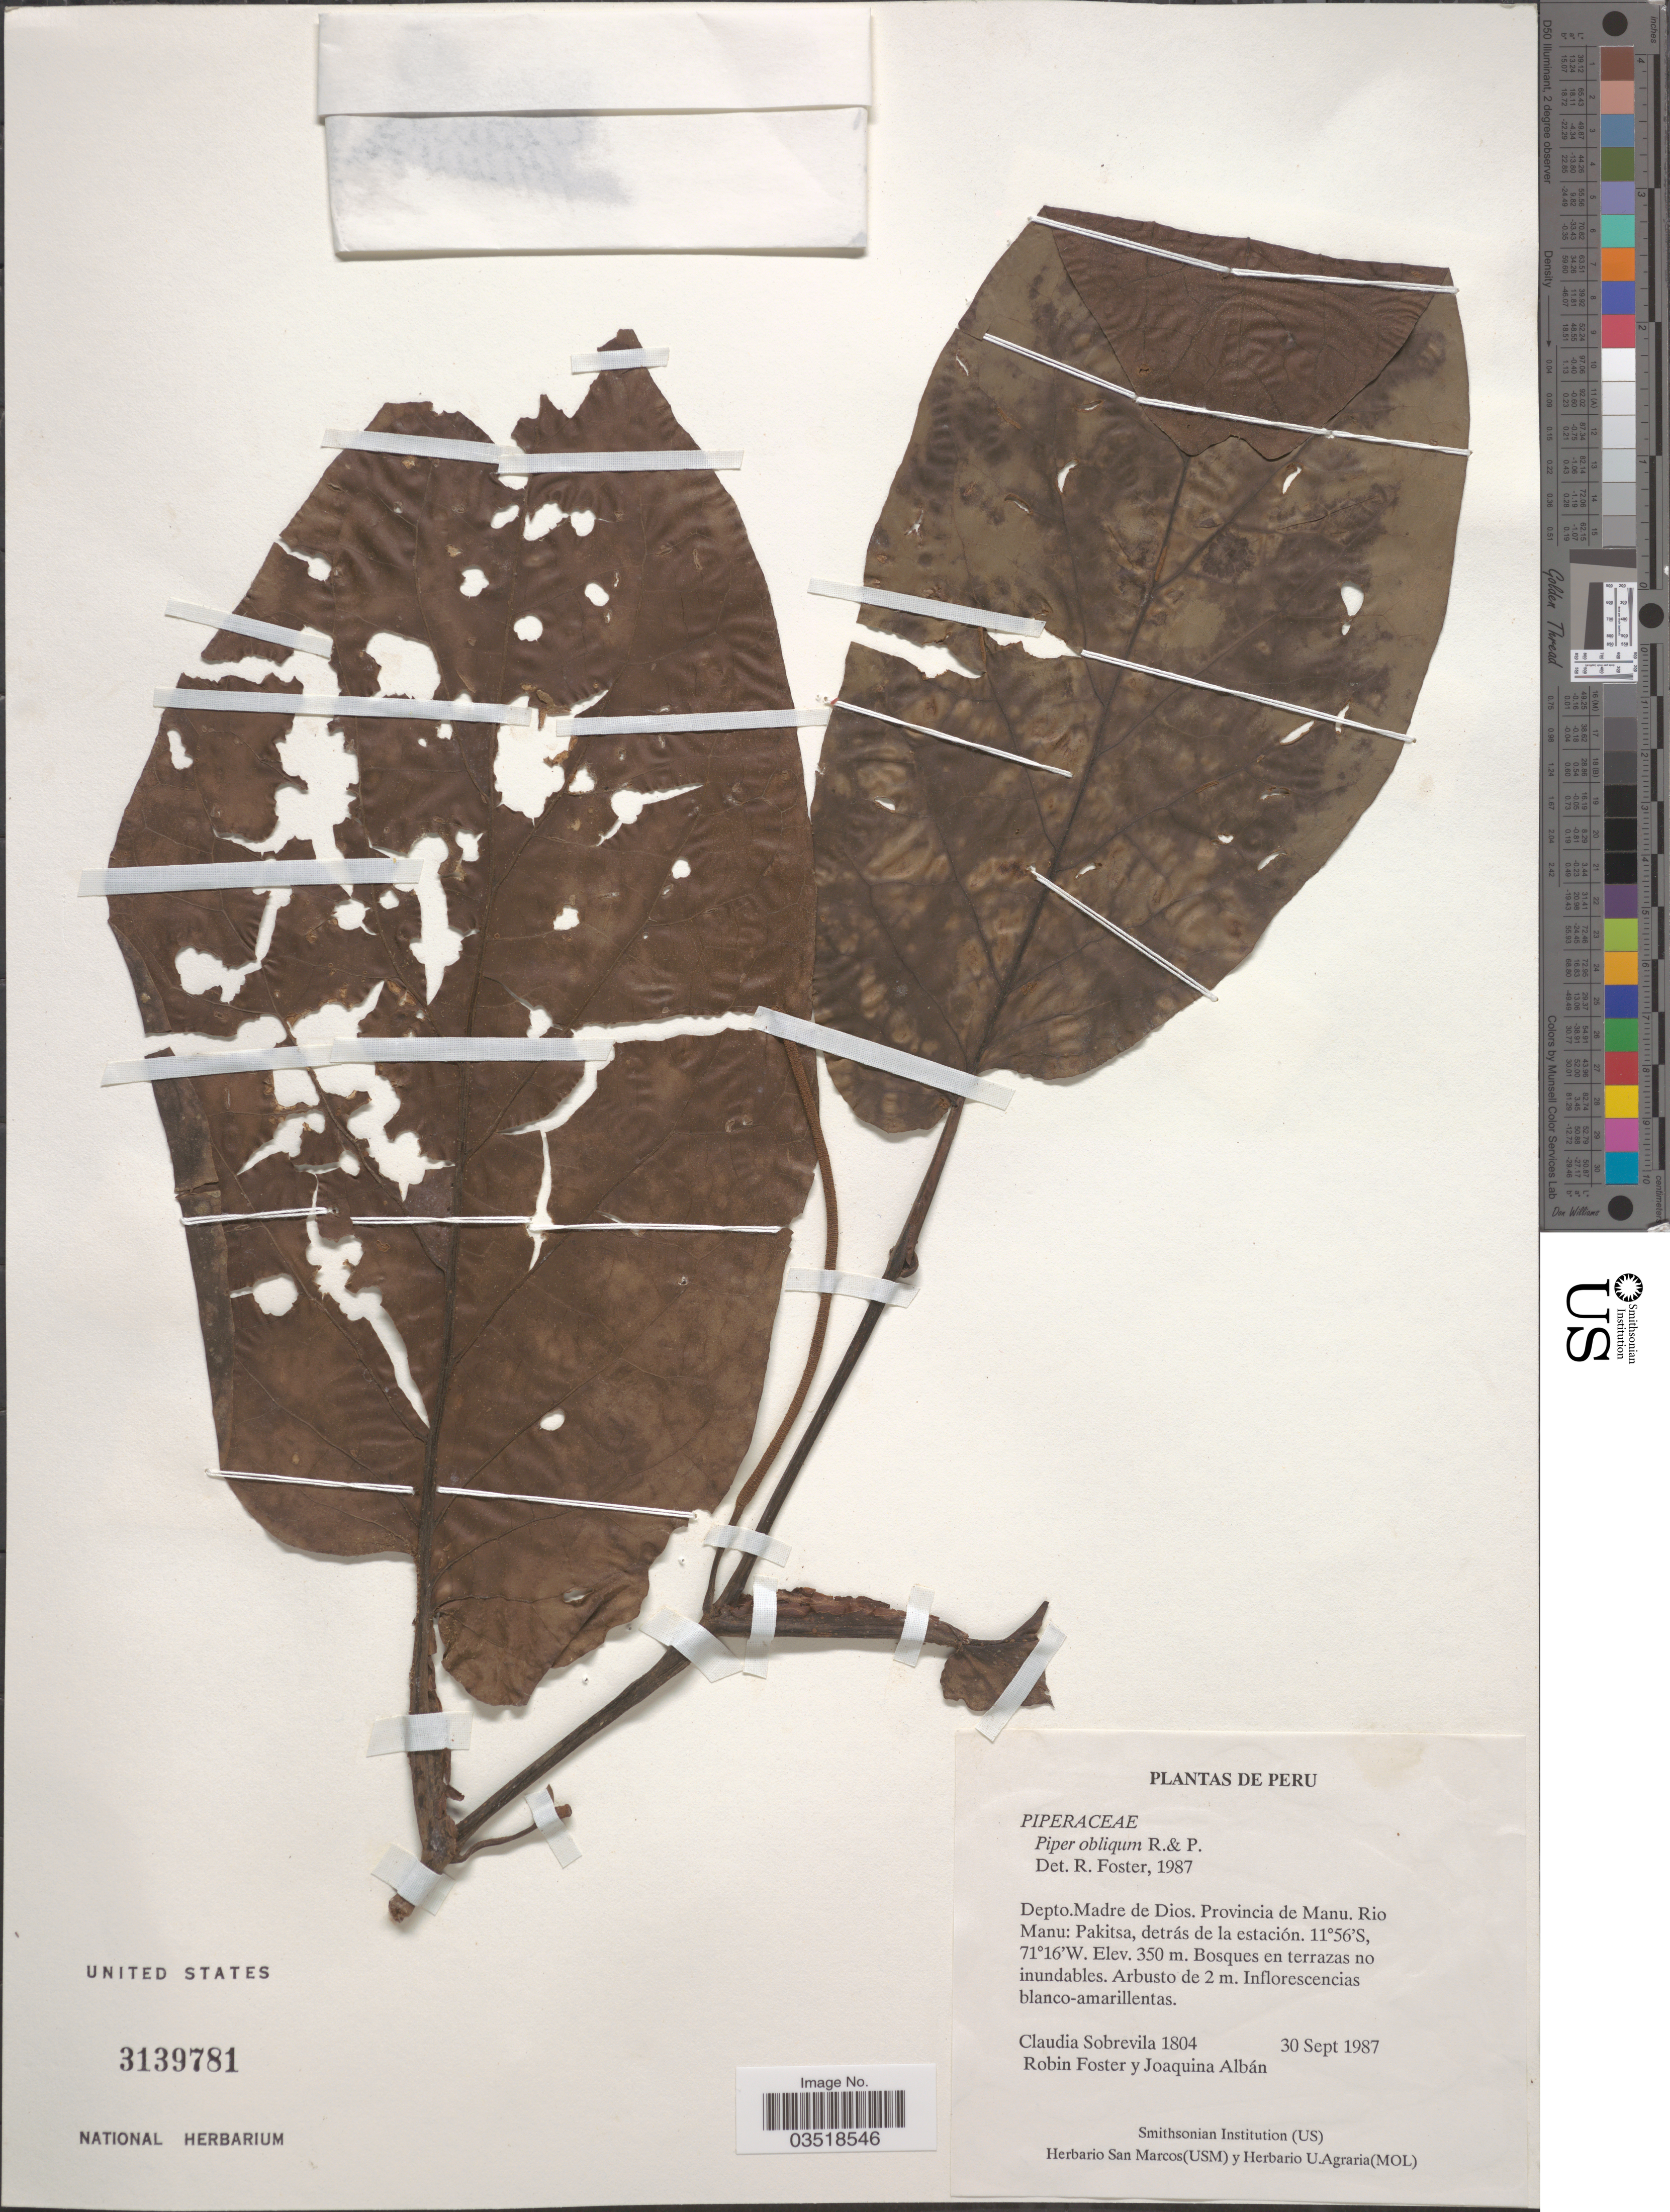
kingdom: Plantae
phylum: Tracheophyta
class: Magnoliopsida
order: Piperales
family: Piperaceae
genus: Piper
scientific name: Piper obliquum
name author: Ruiz & Pav.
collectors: C. Sobrevila, R. B. Foster & J. Alban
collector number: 1804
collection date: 1987-09-30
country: Peru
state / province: Madre de Dios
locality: Depto. Madre de Dios. Provincia de Manu. Rio Manu: Pakitsa, detrás de la estación.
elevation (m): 350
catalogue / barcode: US 3139781